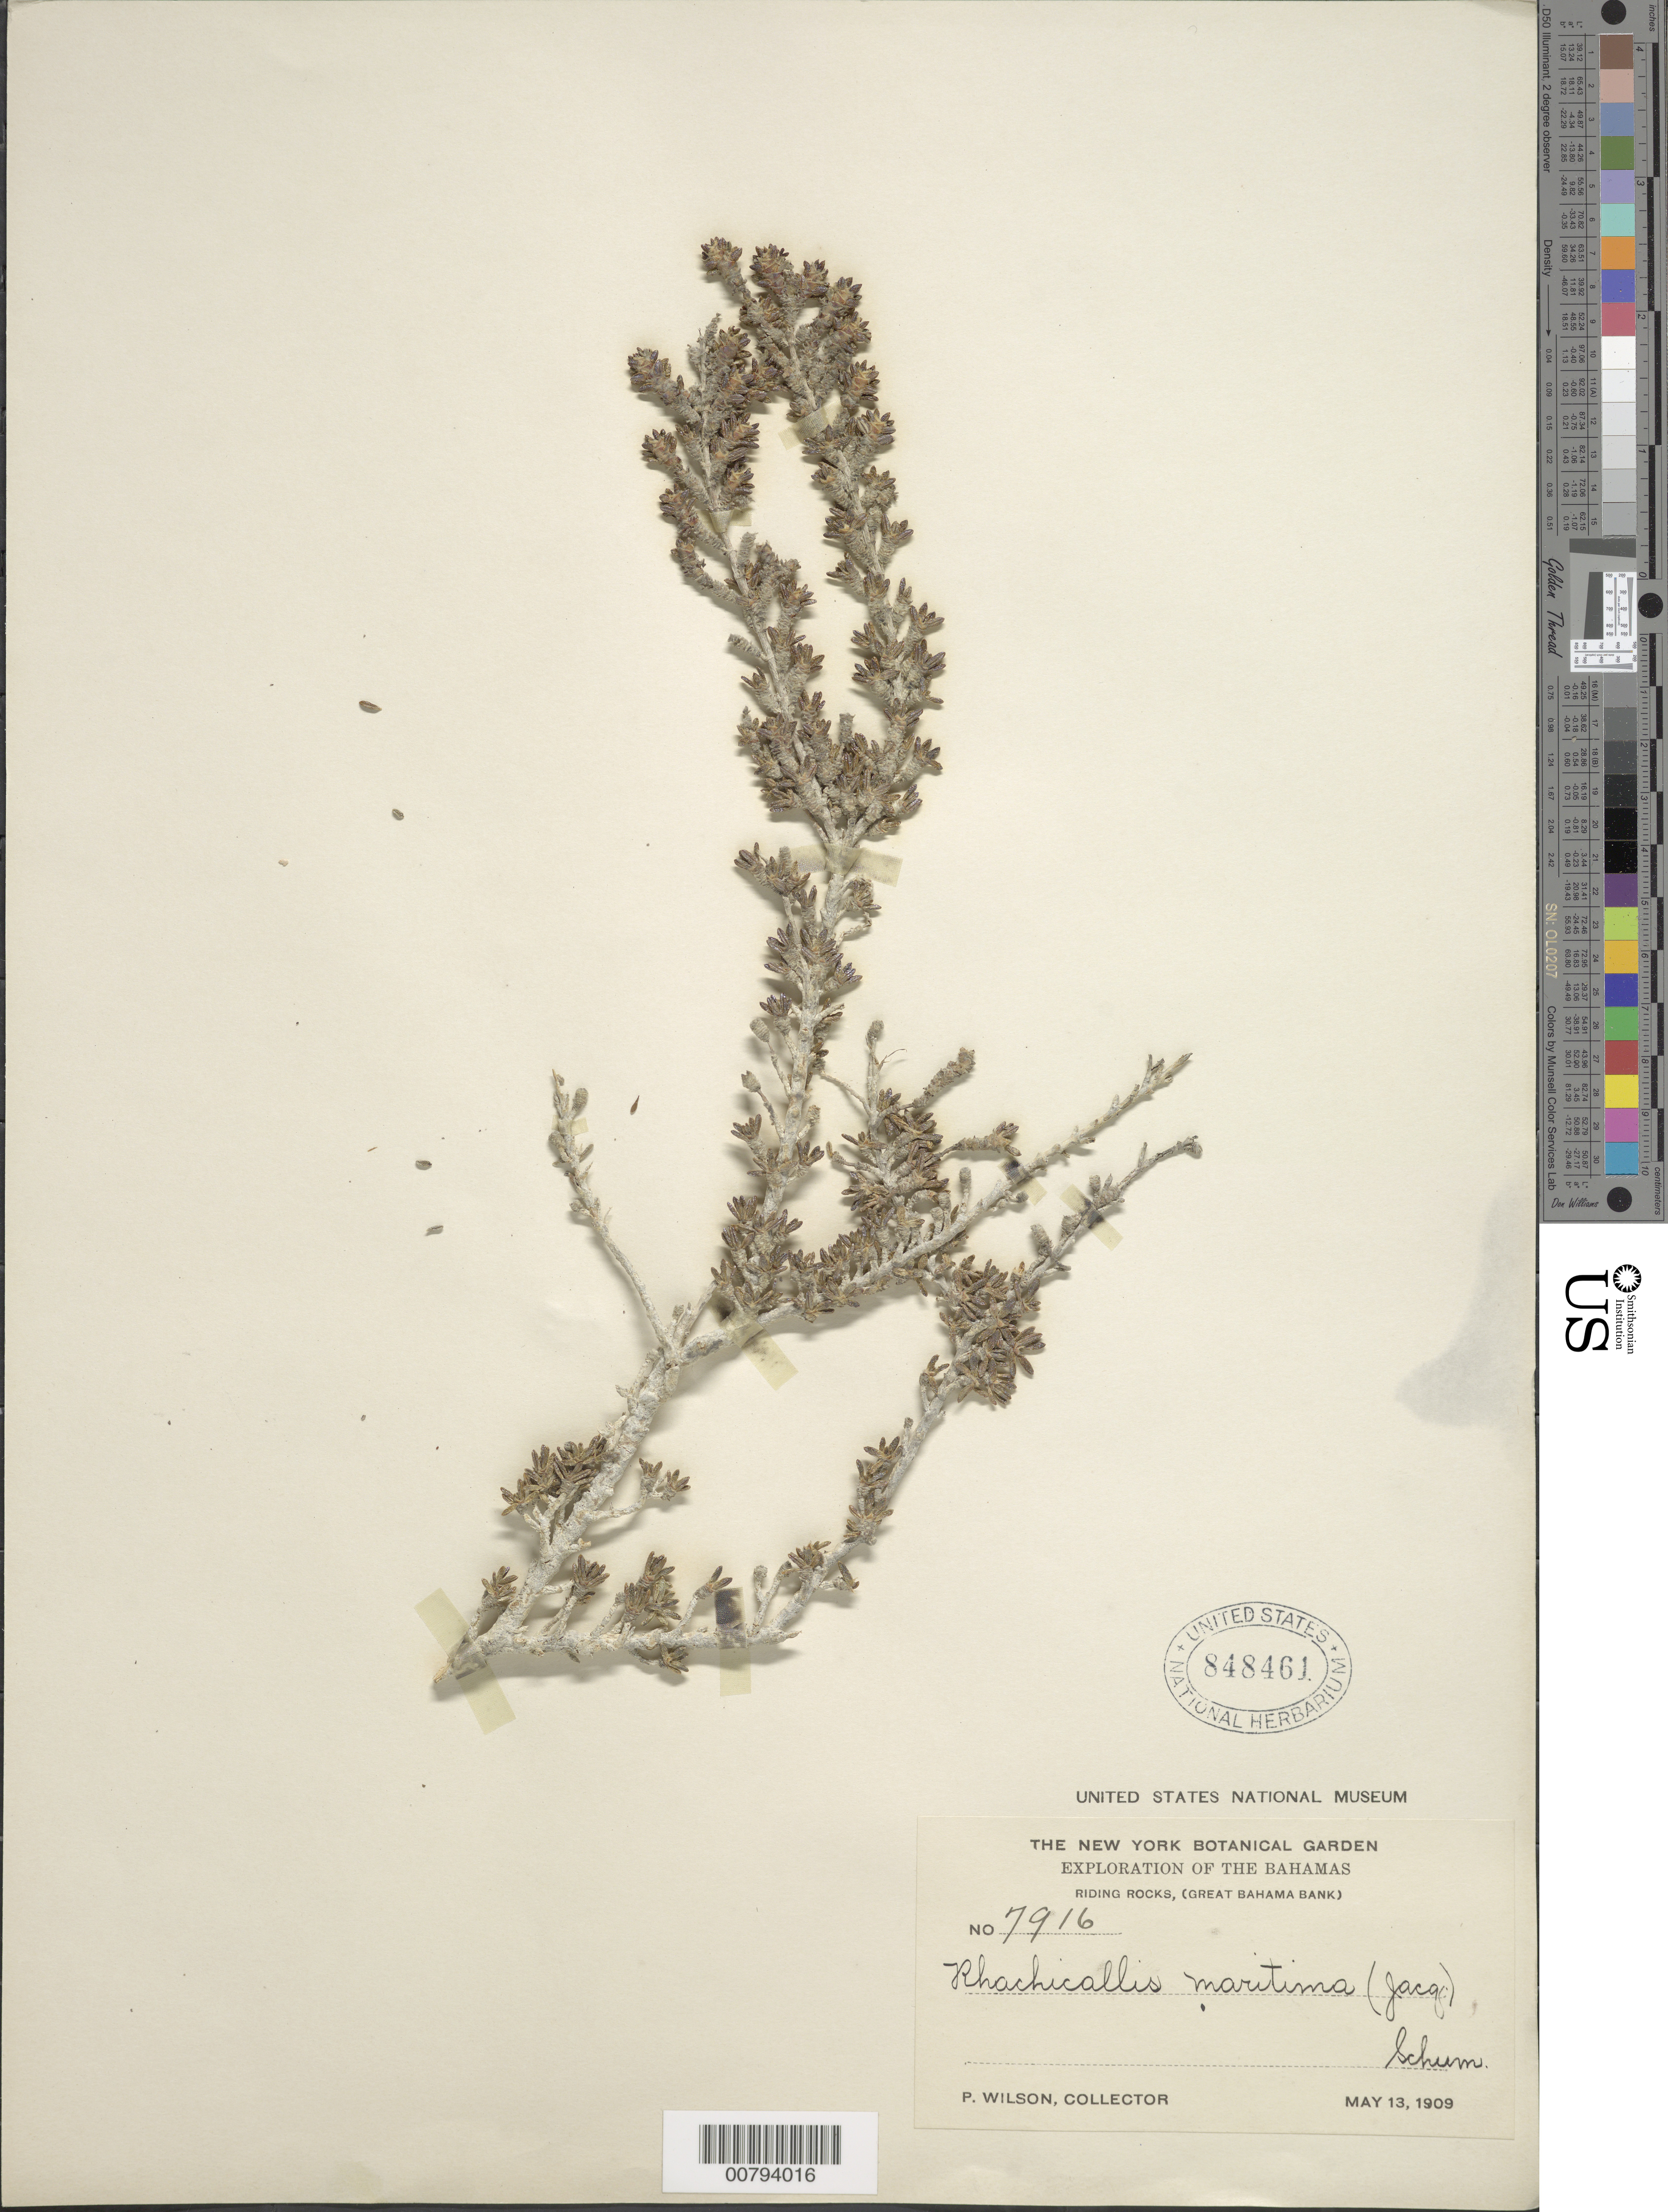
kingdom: Plantae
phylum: Tracheophyta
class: Magnoliopsida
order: Gentianales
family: Rubiaceae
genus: Rachicallis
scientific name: Rachicallis americana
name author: (Jacq.) Hitchc.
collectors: P. Wilson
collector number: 7916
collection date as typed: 13 May 1909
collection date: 1909-05-13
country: Bahamas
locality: Riding Rocks, (Great Bahama Bank)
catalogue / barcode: US 848461